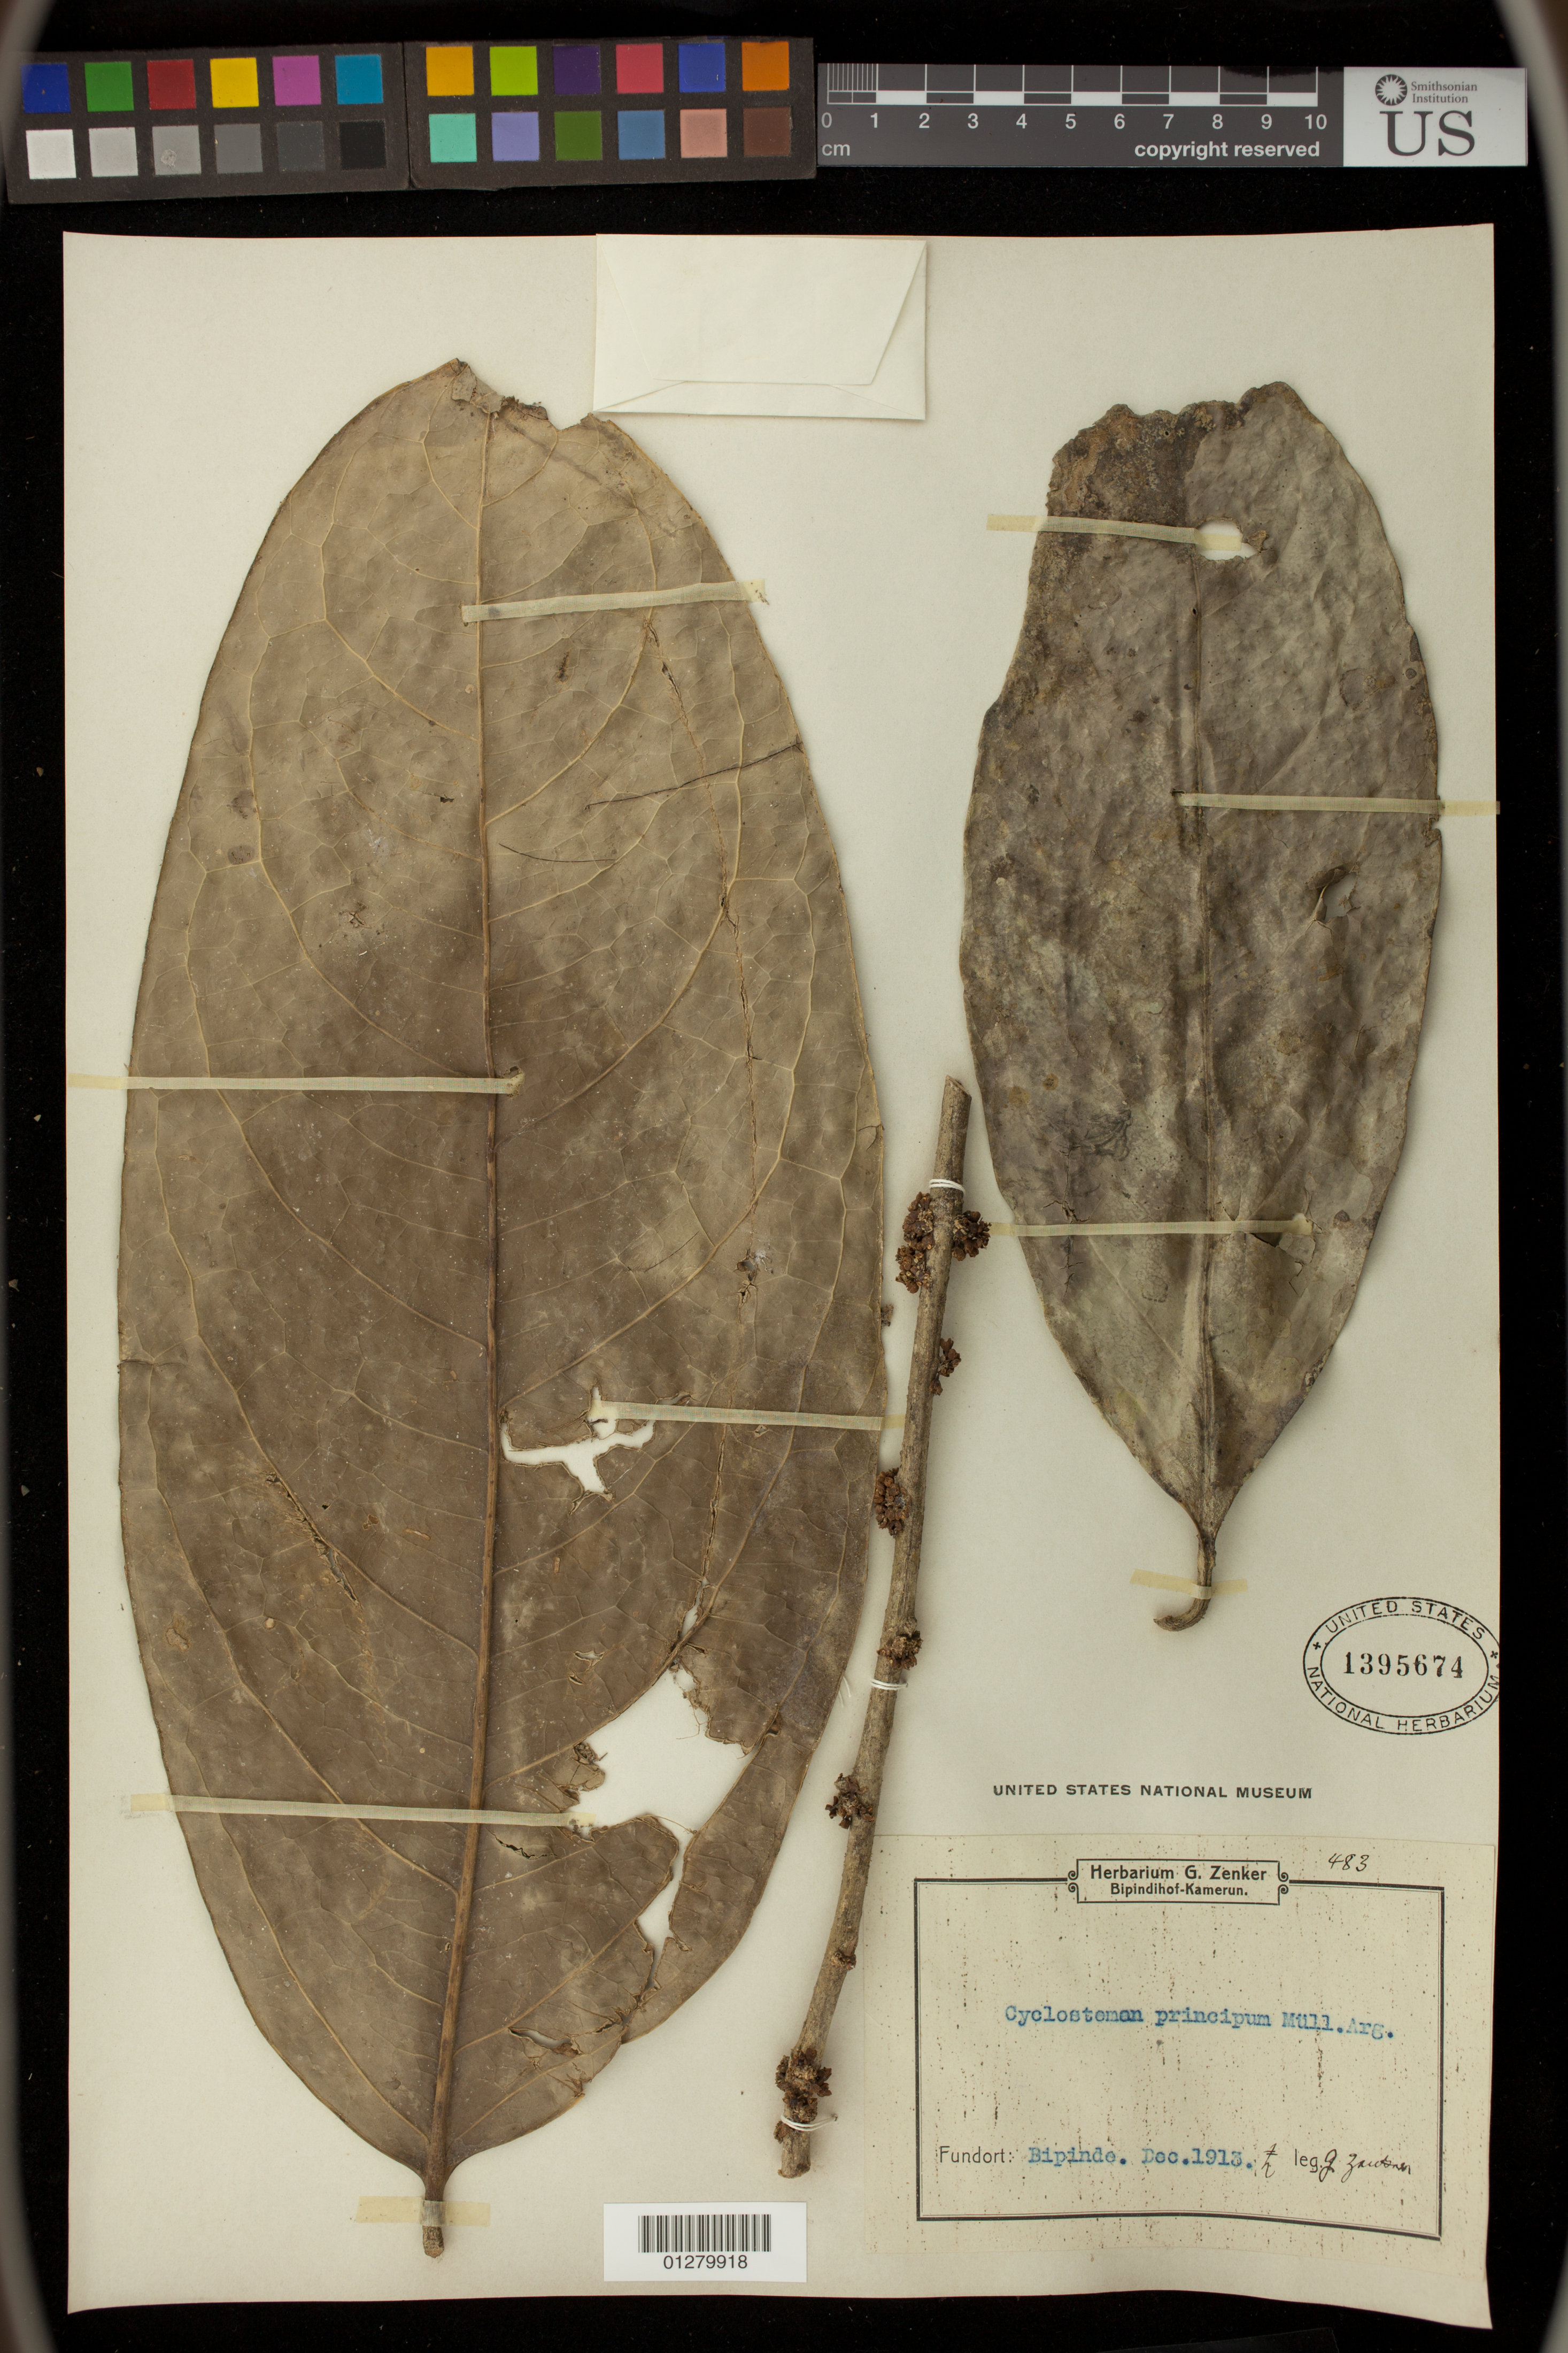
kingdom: Plantae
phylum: Tracheophyta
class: Magnoliopsida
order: Malpighiales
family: Putranjivaceae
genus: Drypetes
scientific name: Drypetes principum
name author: (Müll. Arg.) Hutch.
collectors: G. A. Zenker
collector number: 483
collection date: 1913-12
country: Cameroon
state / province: Sud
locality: Bipinde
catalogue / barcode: US 1395674